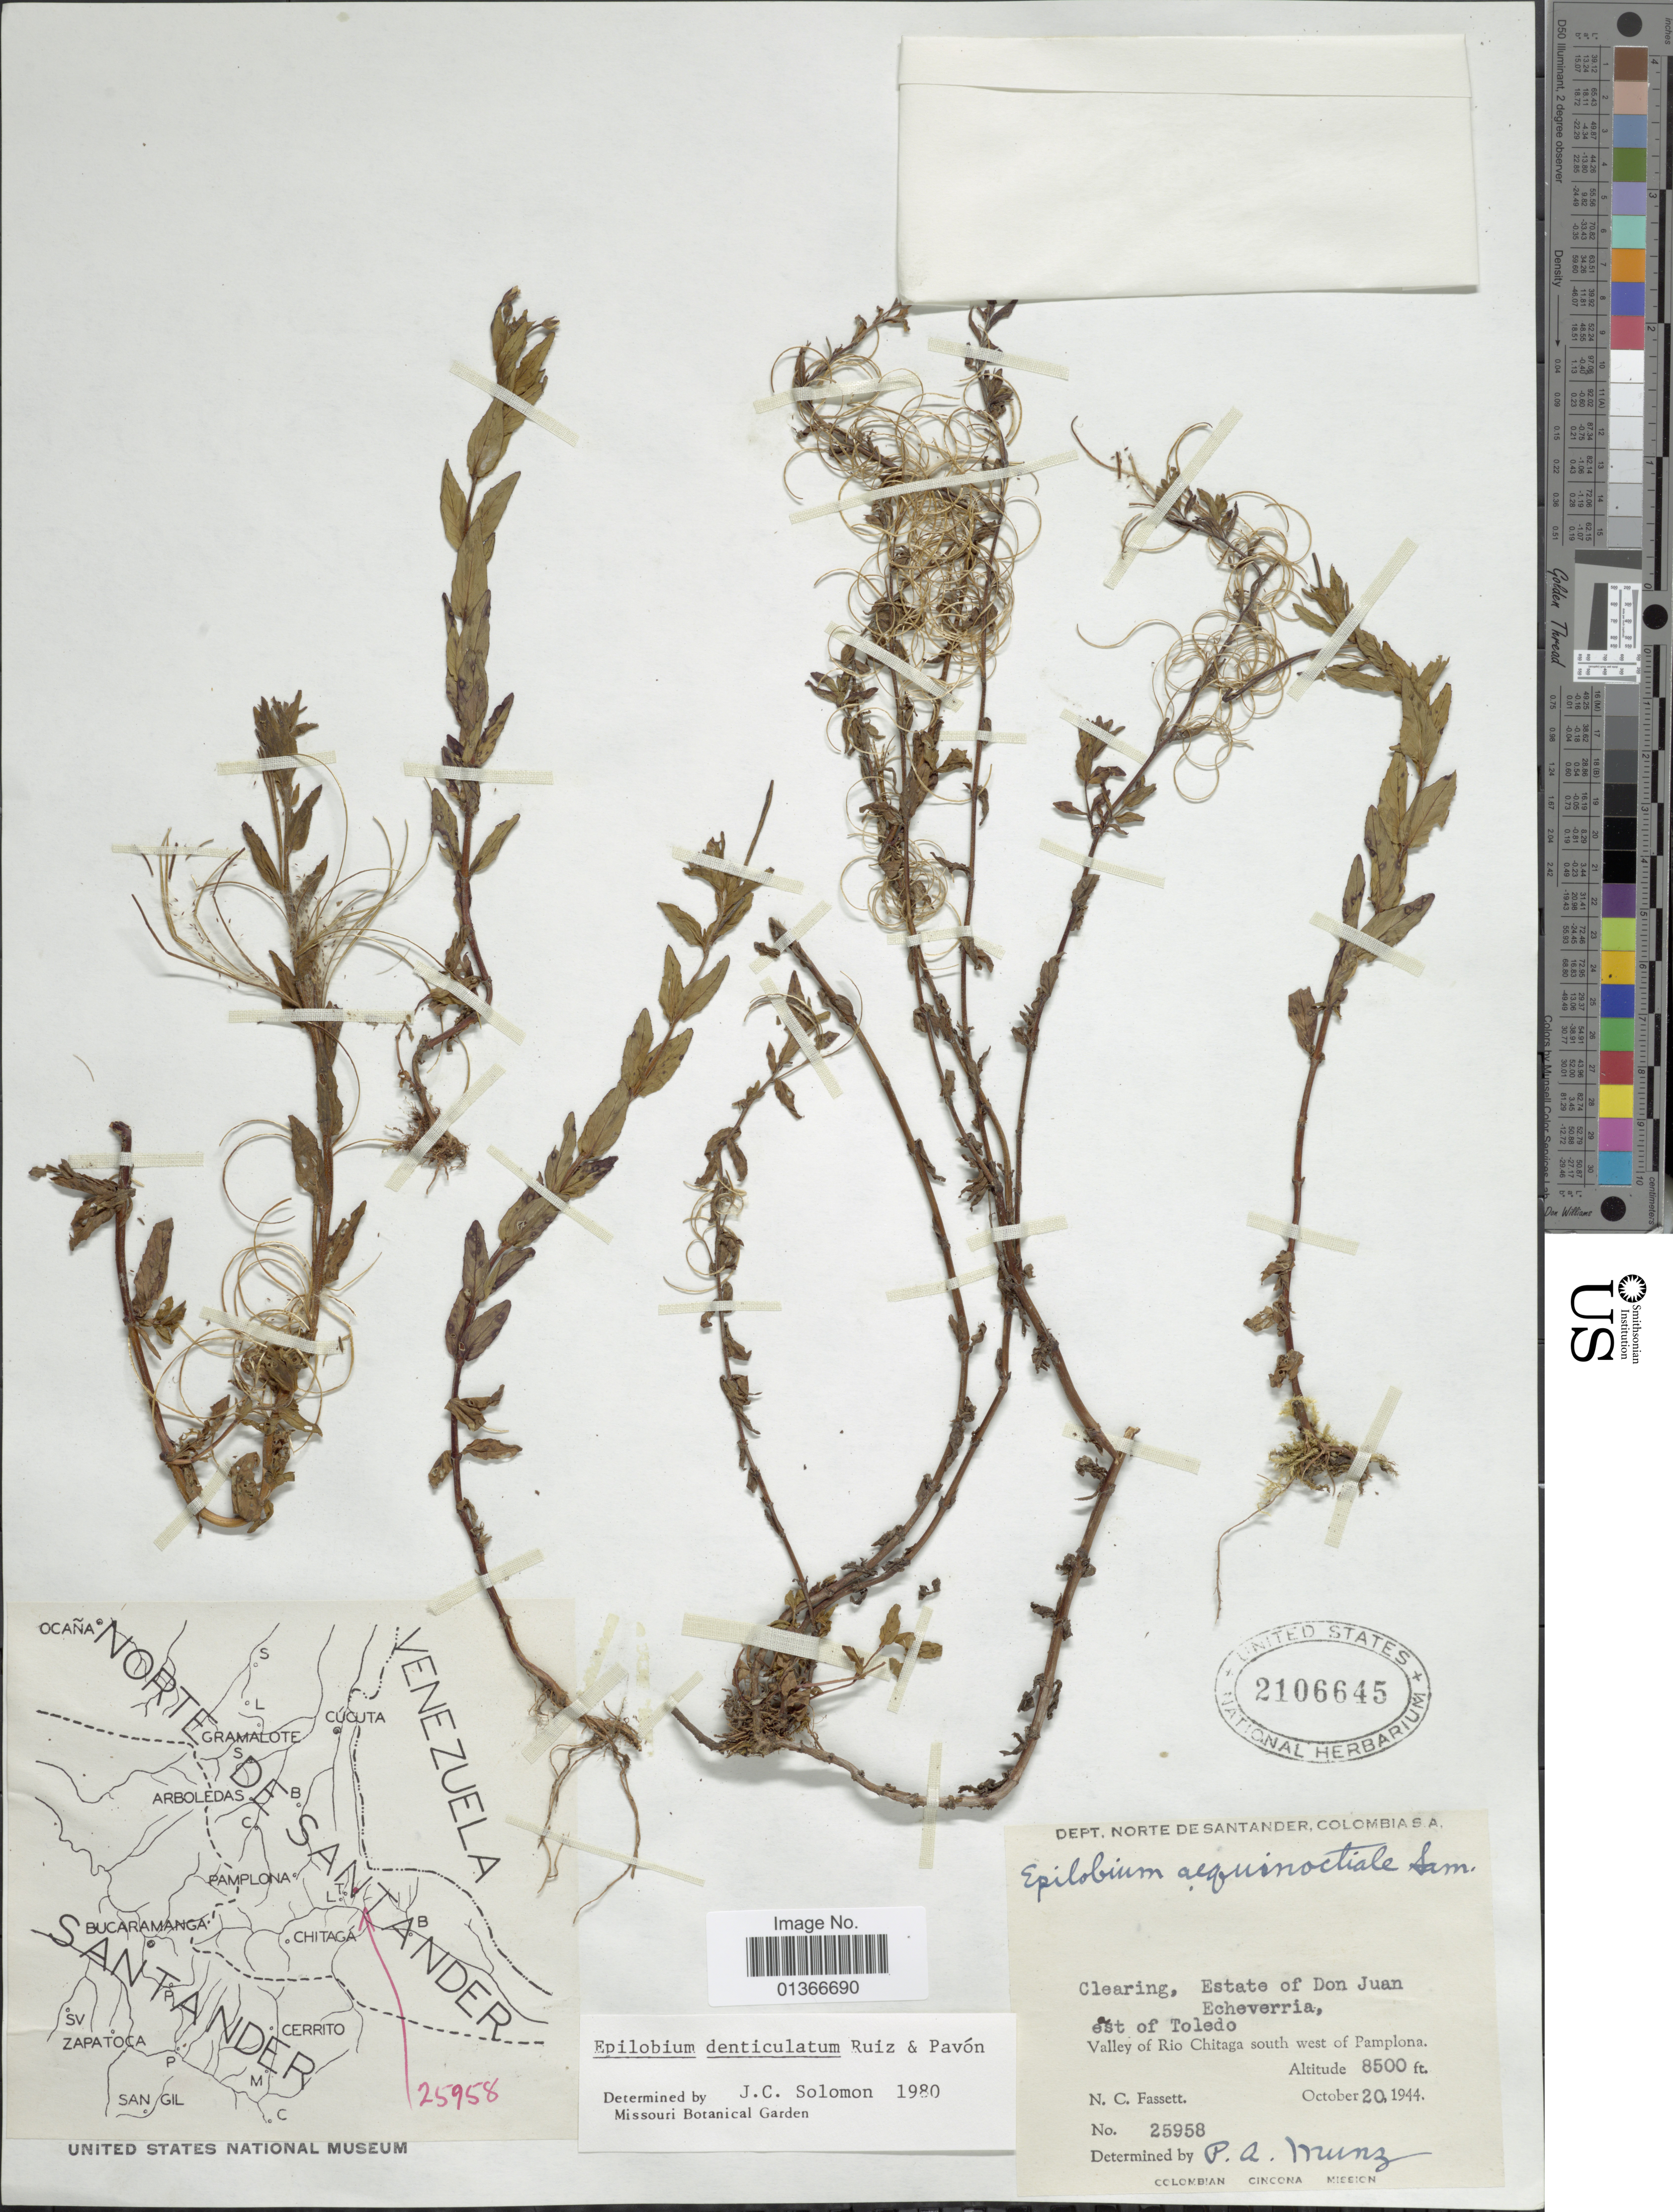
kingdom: Plantae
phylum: Tracheophyta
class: Magnoliopsida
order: Myrtales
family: Onagraceae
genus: Epilobium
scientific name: Epilobium denticulatum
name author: Ruiz & Pav.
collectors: N. C. Fassett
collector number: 25958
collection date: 1944-10-20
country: Colombia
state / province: Santander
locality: Estate of Don Juan Echeverria, est of Toledo. Valley of Rio Chitaga south west of Pamplona.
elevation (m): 2591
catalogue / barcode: US 2106645